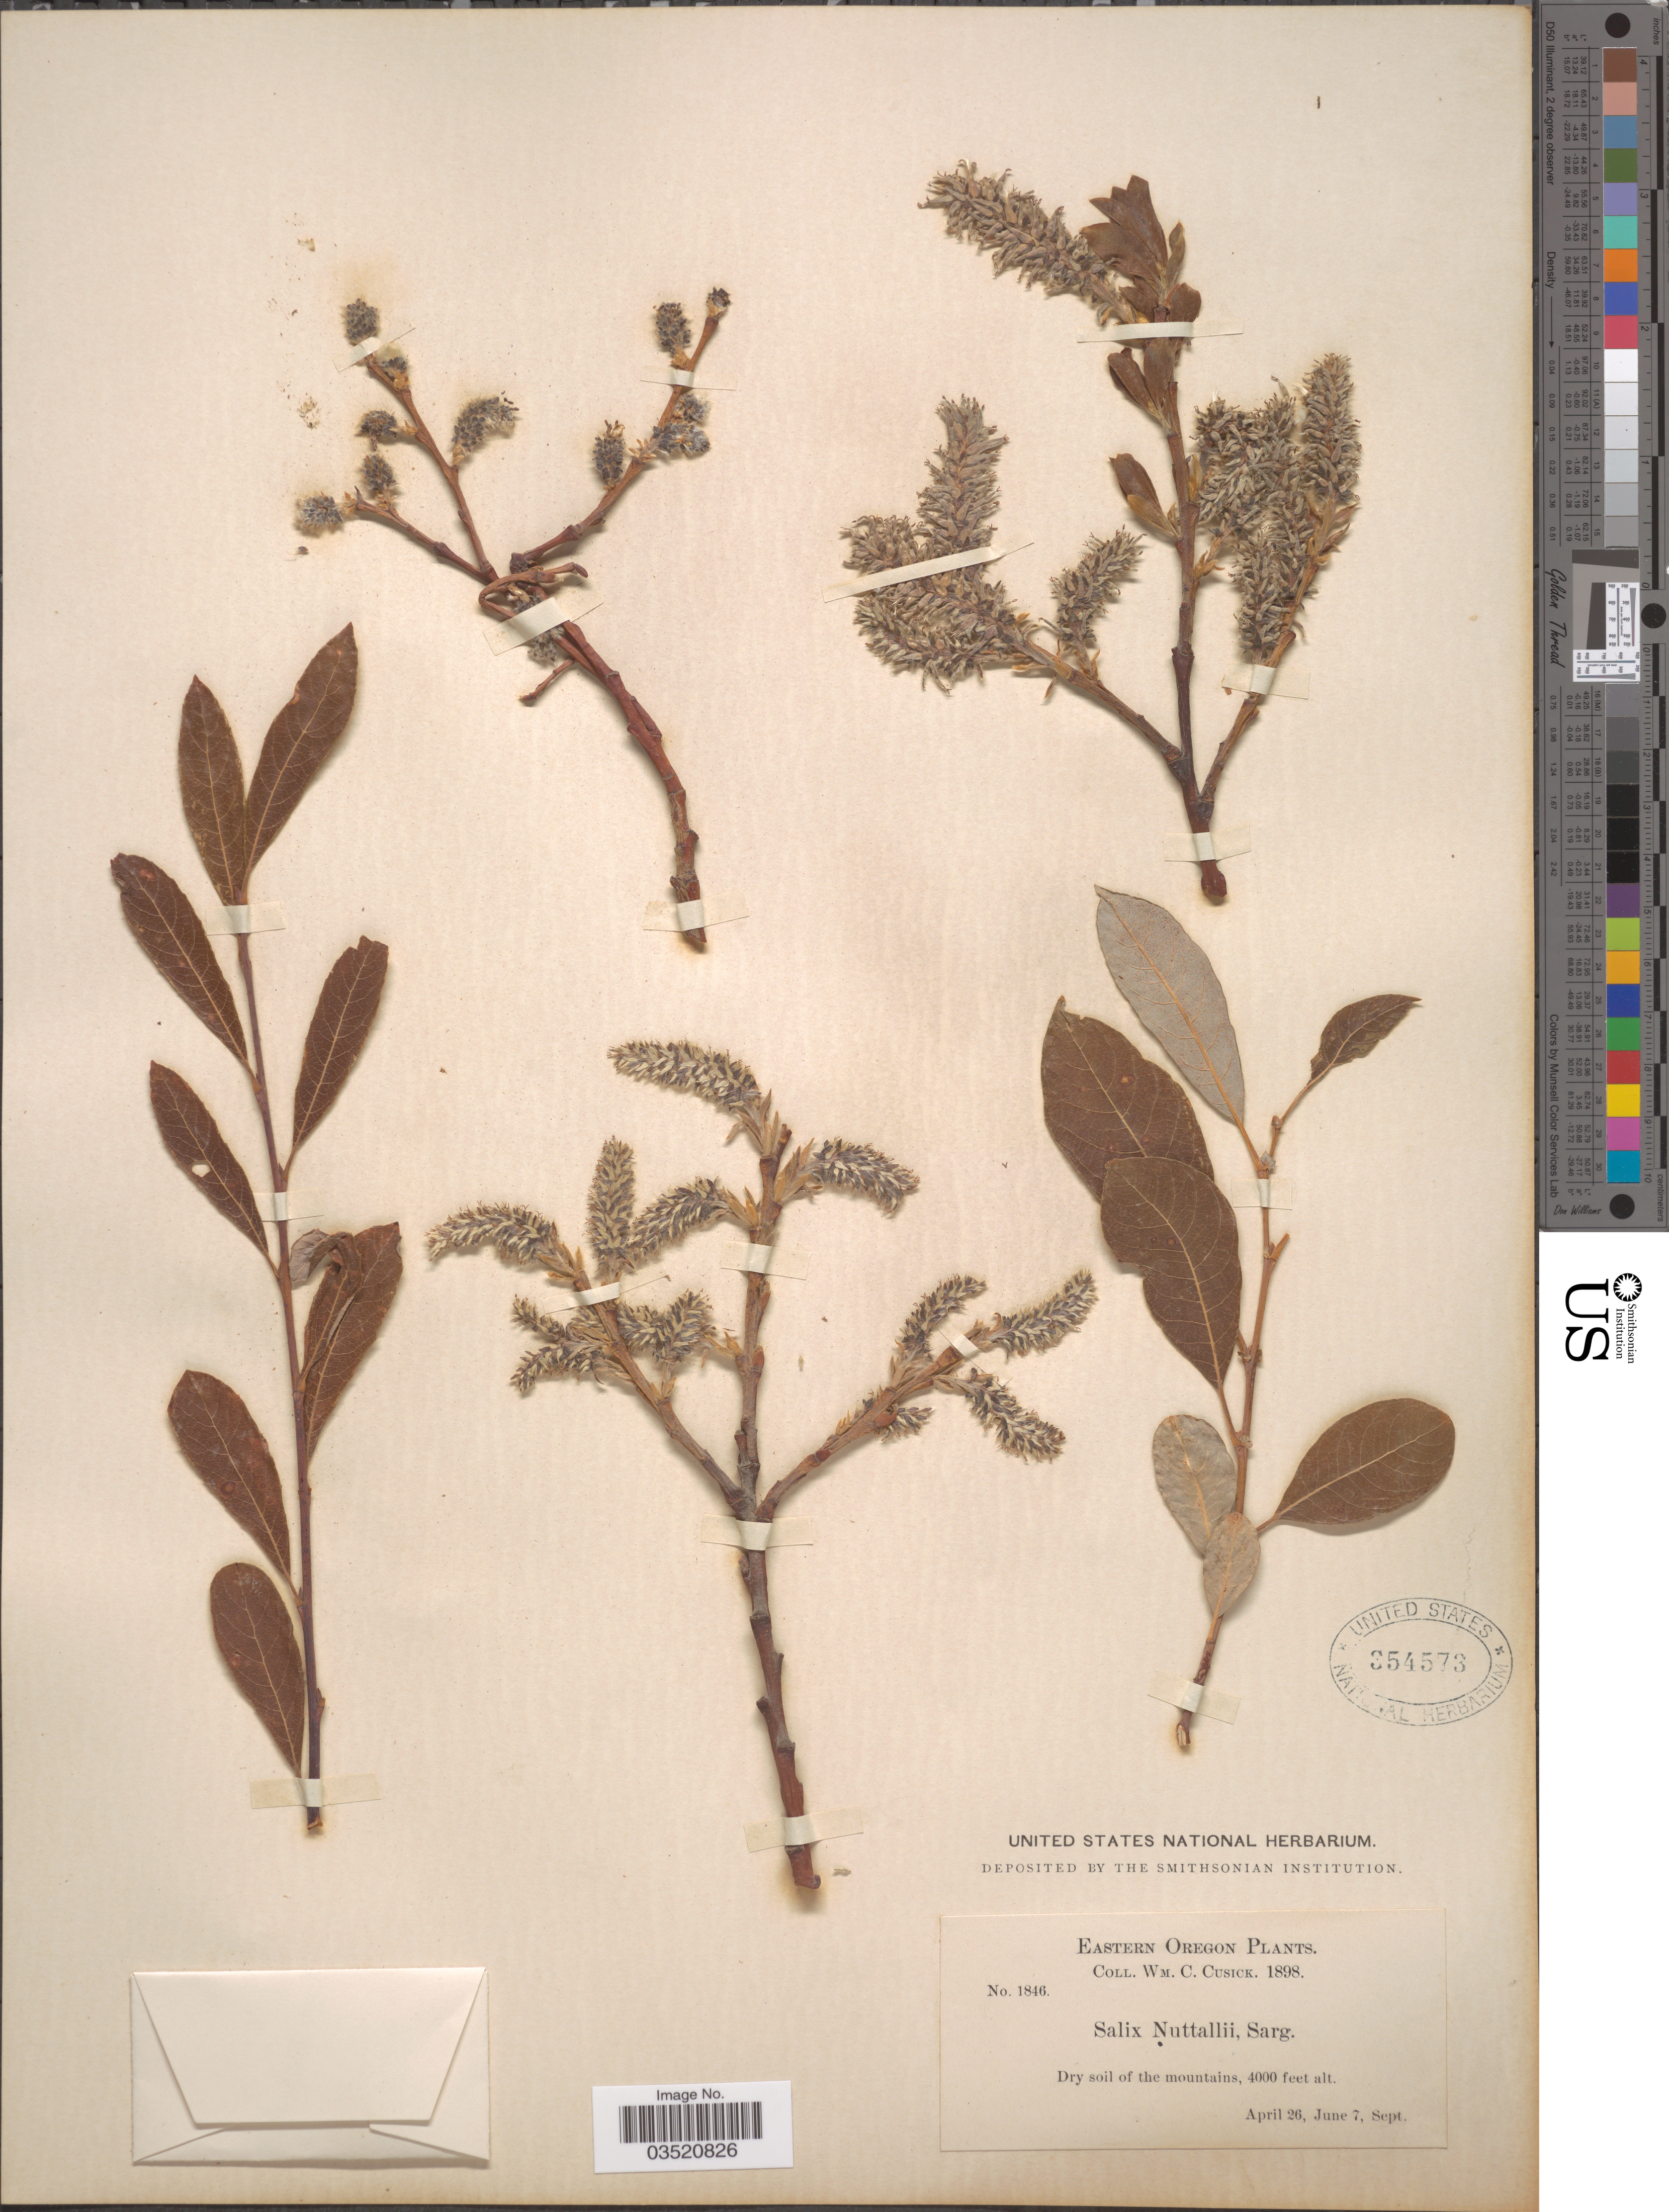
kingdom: Plantae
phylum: Tracheophyta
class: Magnoliopsida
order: Malpighiales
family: Salicaceae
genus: Salix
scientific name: Salix scouleriana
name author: Barratt ex Hook.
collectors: W. C. Cusick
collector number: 1846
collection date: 1898-04-26/1898-09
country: United States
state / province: Oregon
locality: Eastern Oregon.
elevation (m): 1219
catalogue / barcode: US 354573